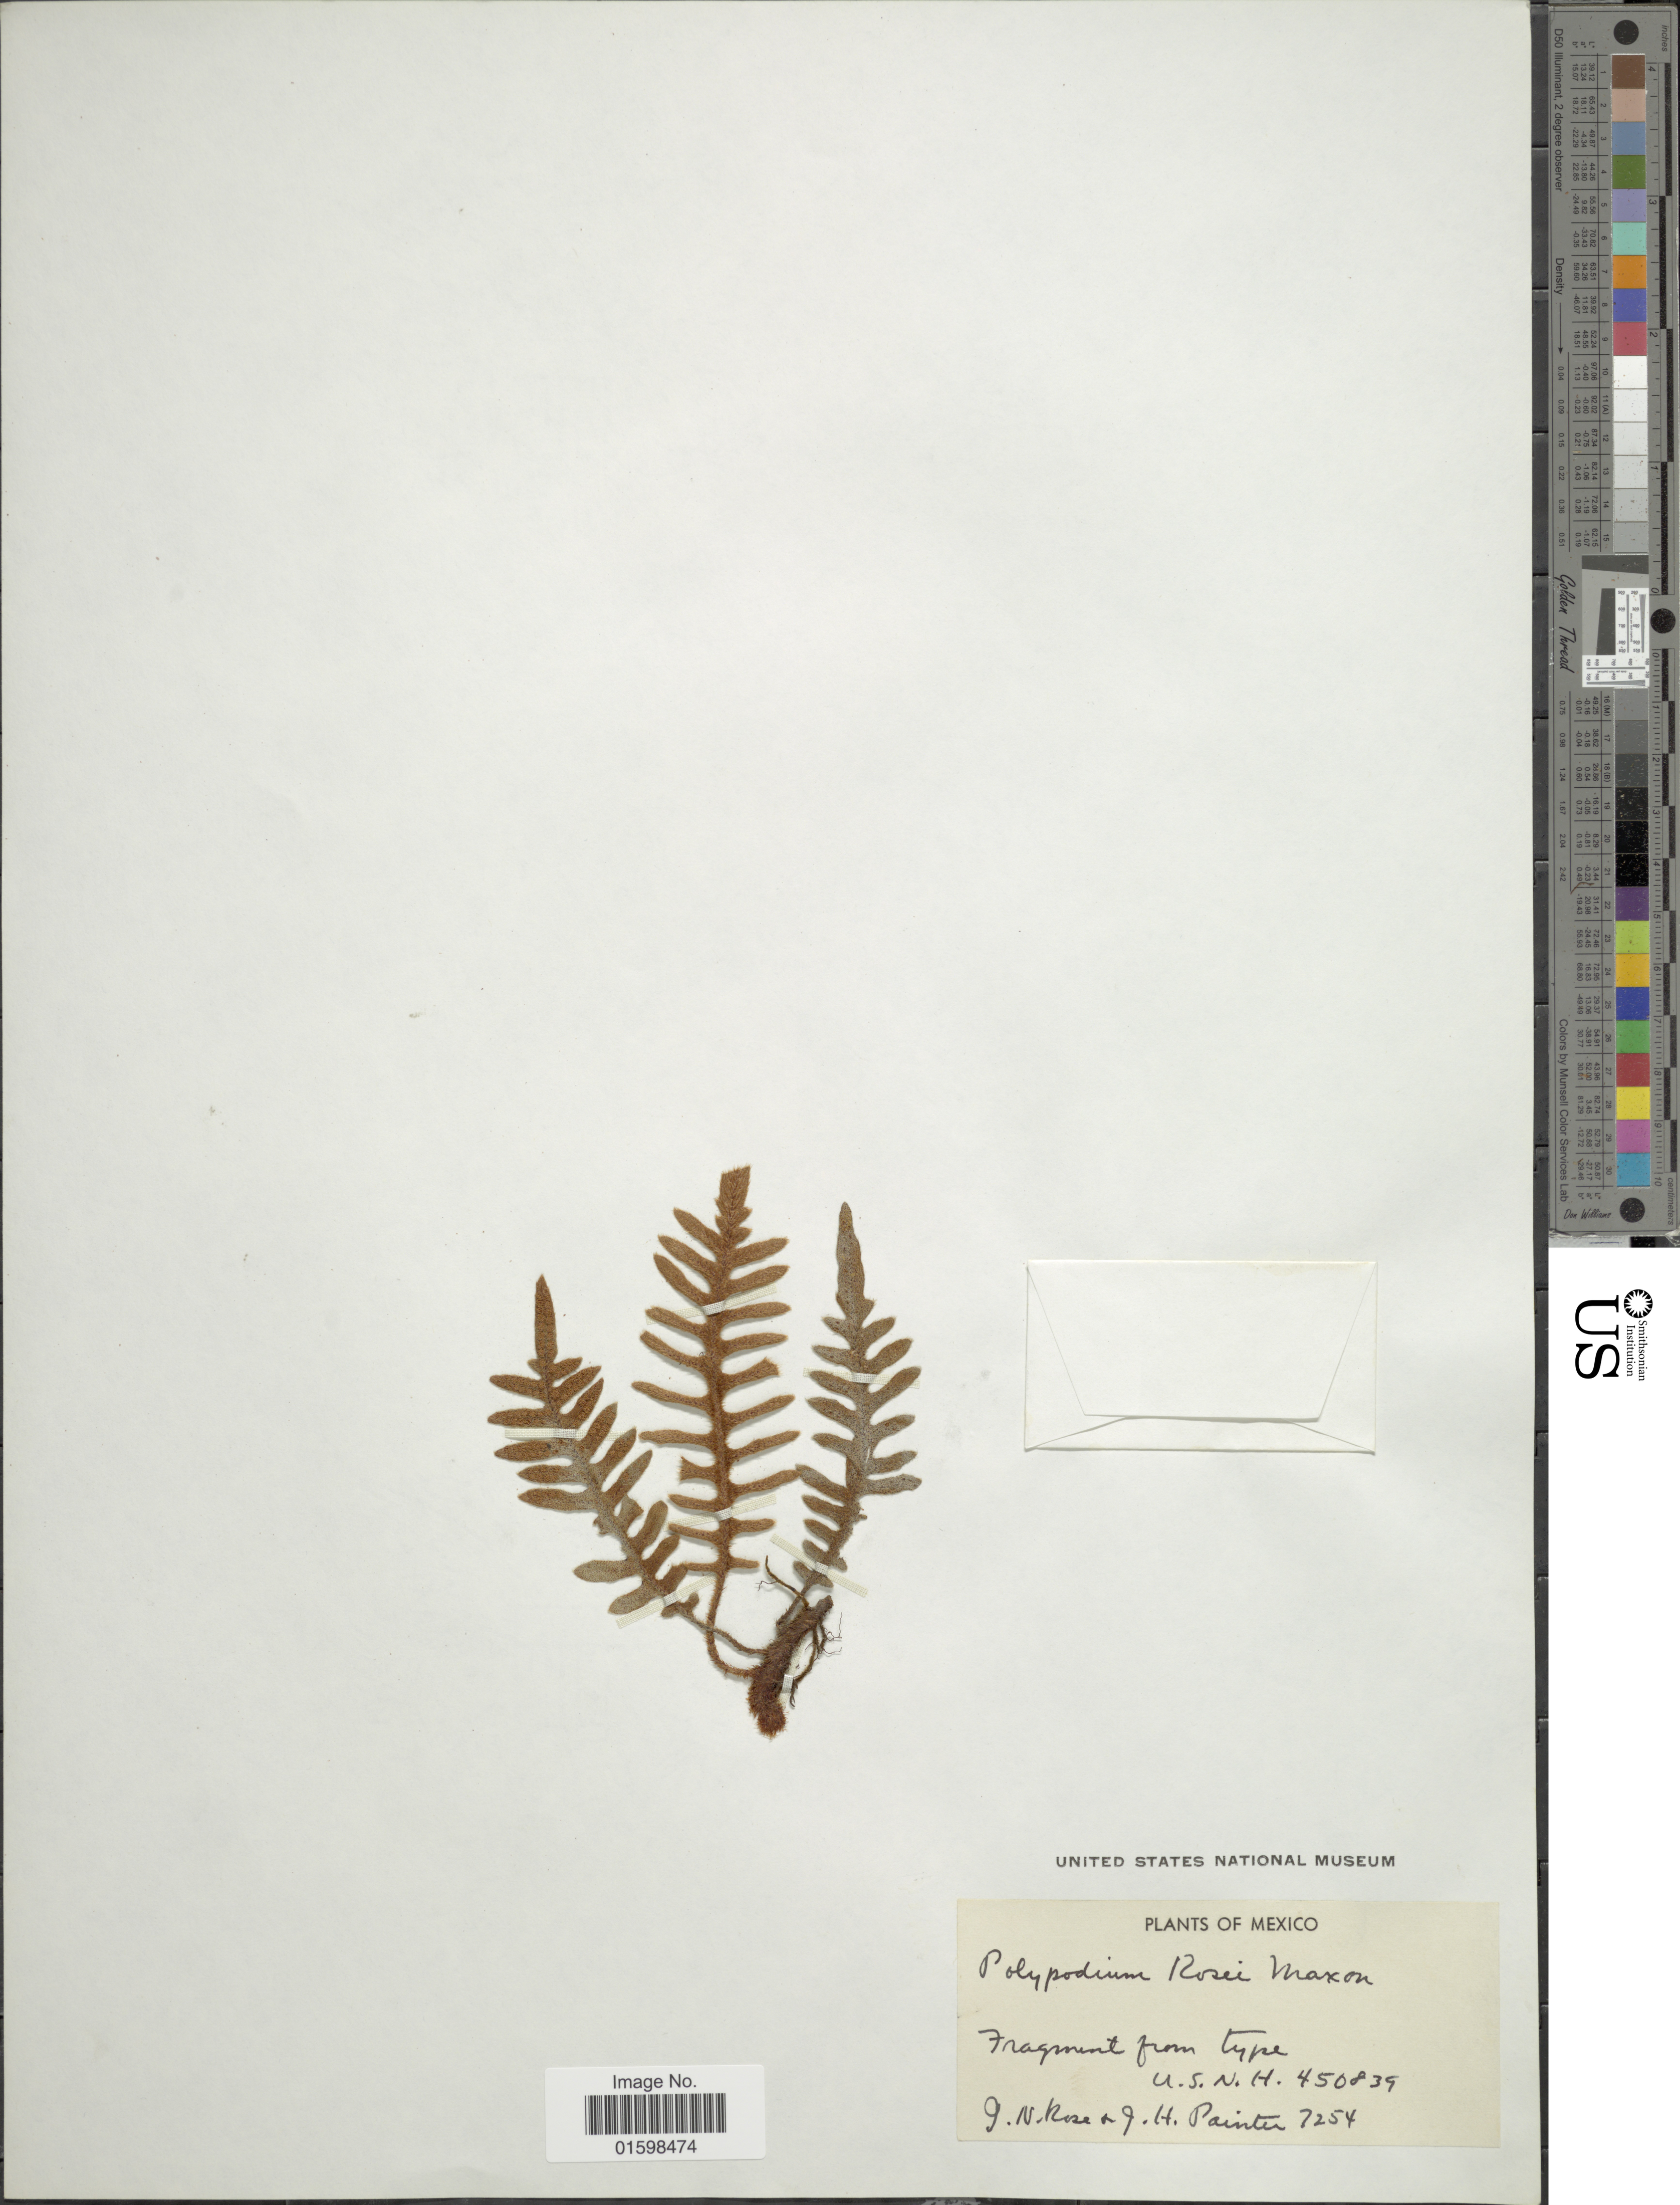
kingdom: Plantae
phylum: Tracheophyta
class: Polypodiopsida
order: Polypodiales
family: Polypodiaceae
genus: Pleopeltis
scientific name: Pleopeltis rosei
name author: (Maxon) A.R. Sm. & Tejero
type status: Isotype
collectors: G. Rose & J. H. Painter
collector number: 7254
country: Mexico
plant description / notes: Fragmentary material removed from US specimen USNH 450839 (the holotype)